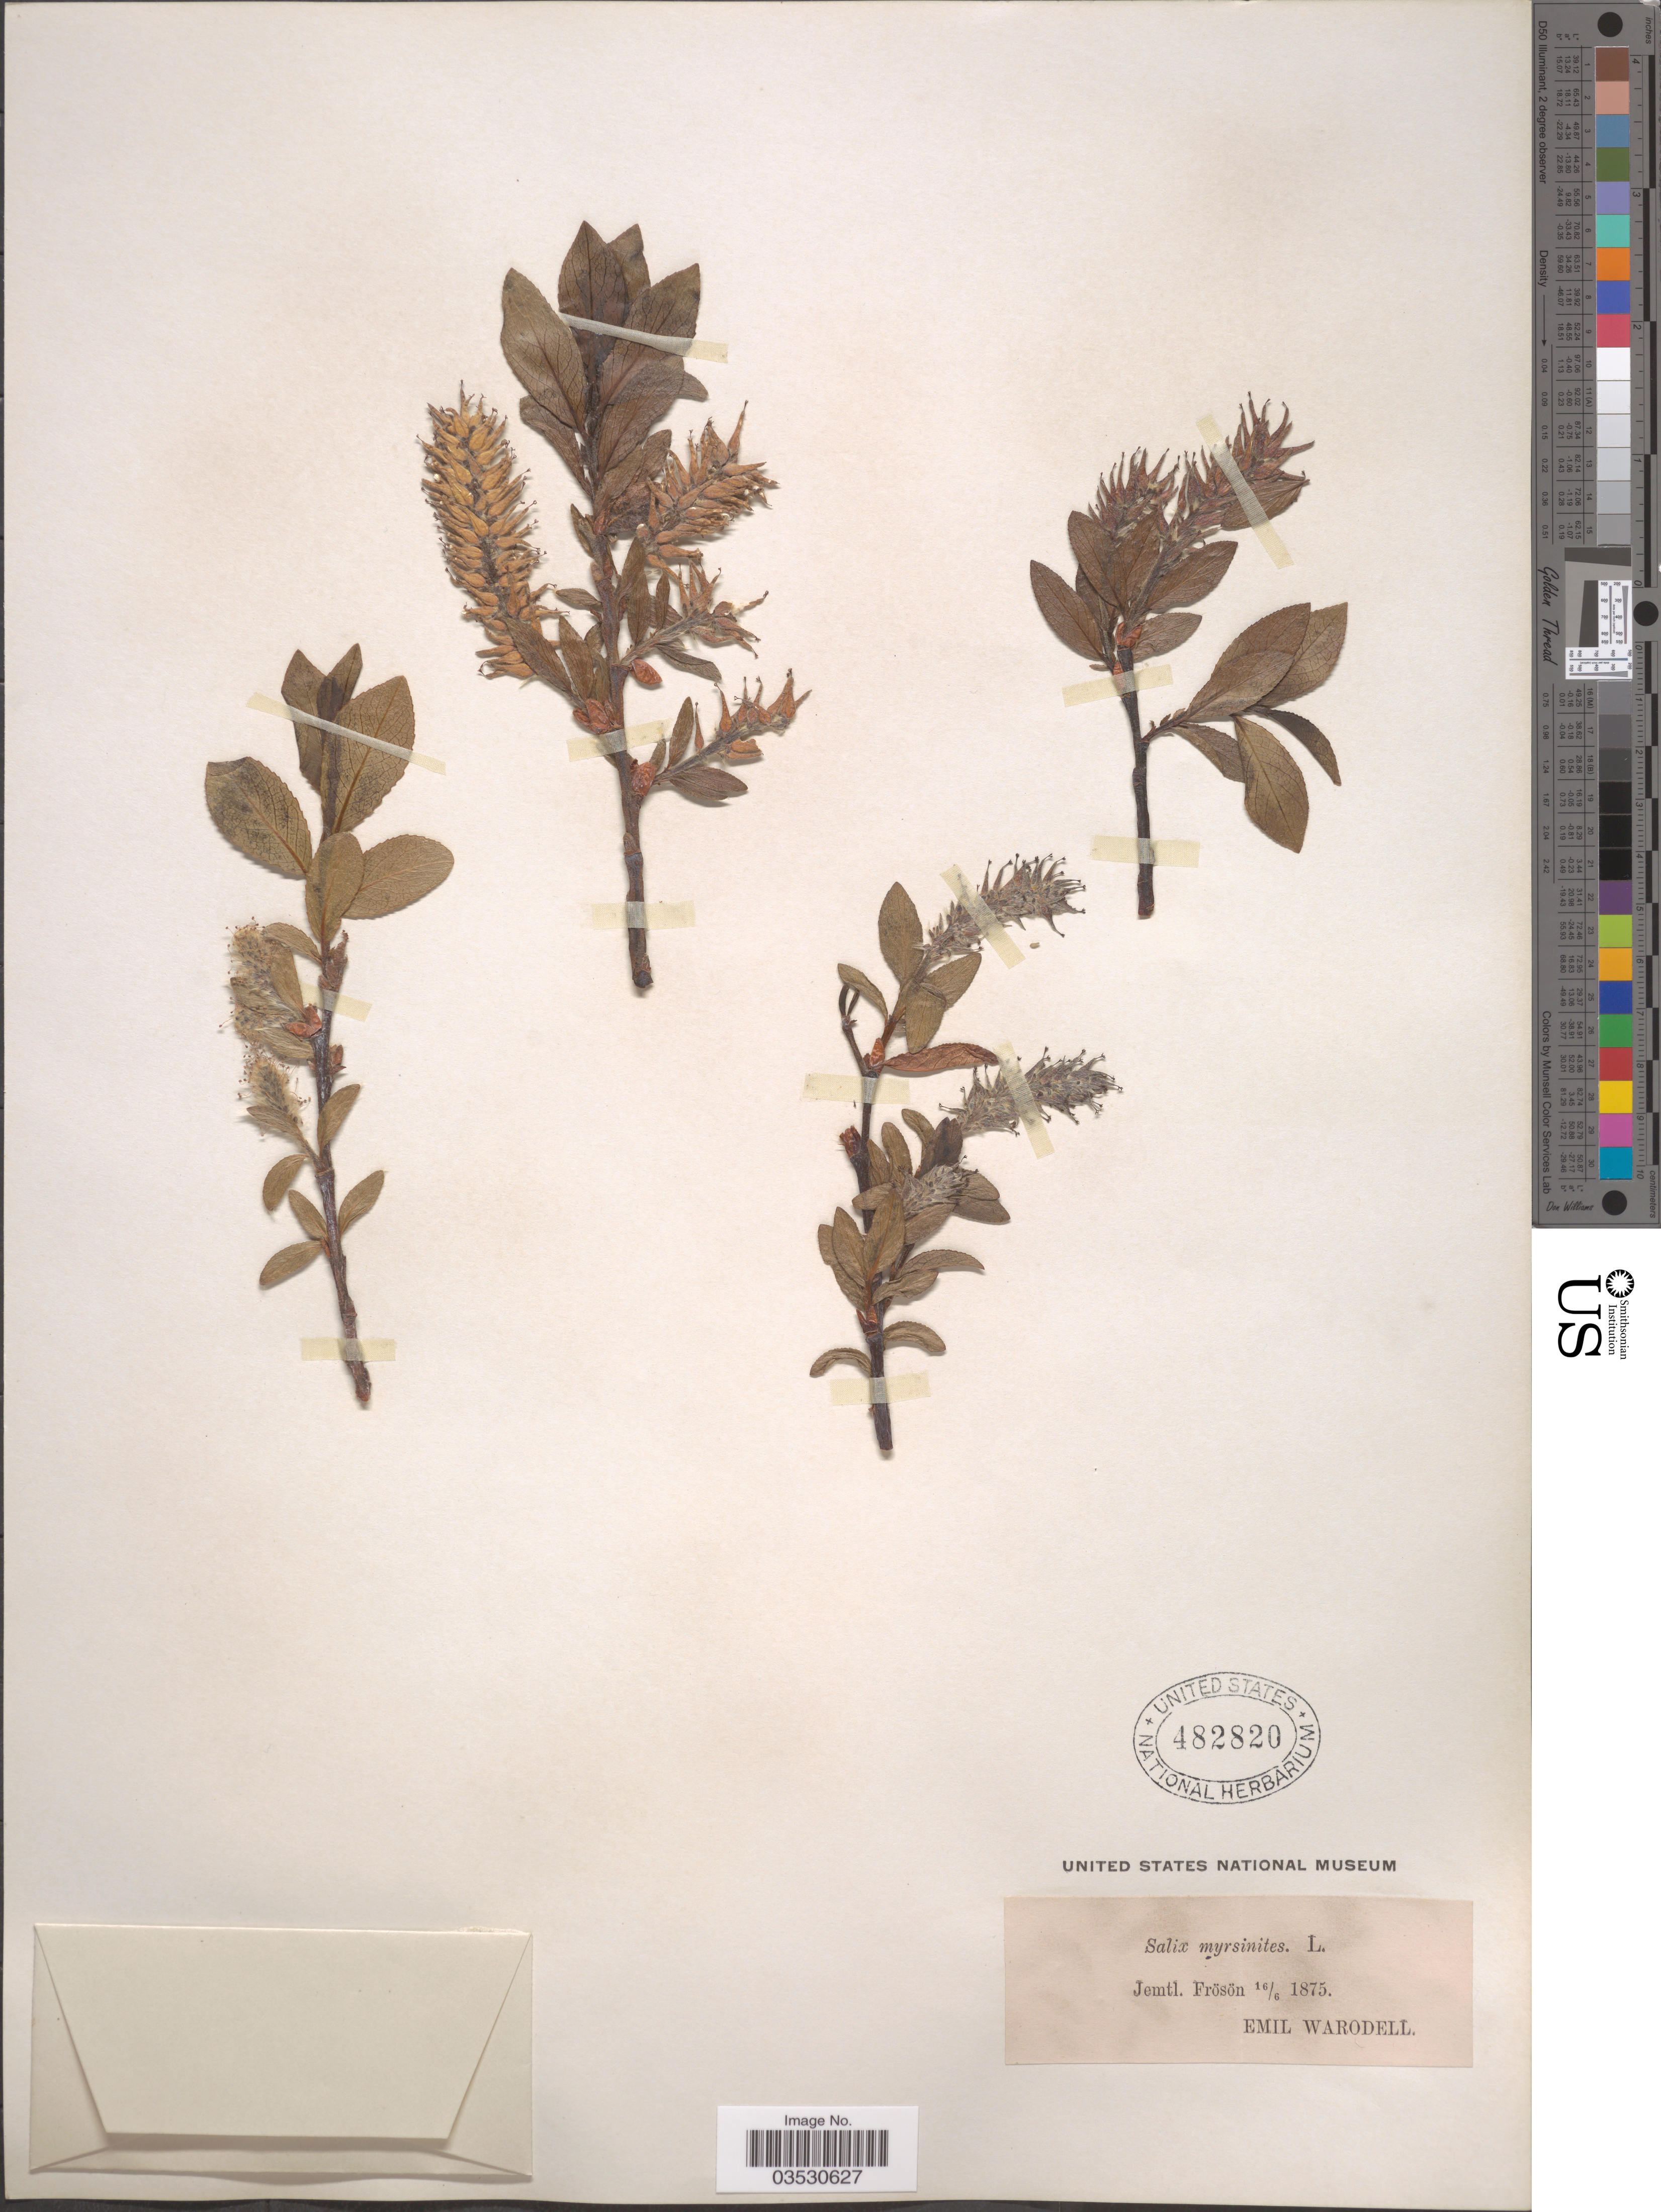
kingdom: Plantae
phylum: Tracheophyta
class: Magnoliopsida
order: Malpighiales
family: Salicaceae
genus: Salix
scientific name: Salix myrsinites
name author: L.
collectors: E. Warodell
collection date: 1875-06-16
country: Sweden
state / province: Jämtland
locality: Jemtl. Frösön.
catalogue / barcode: US 482820